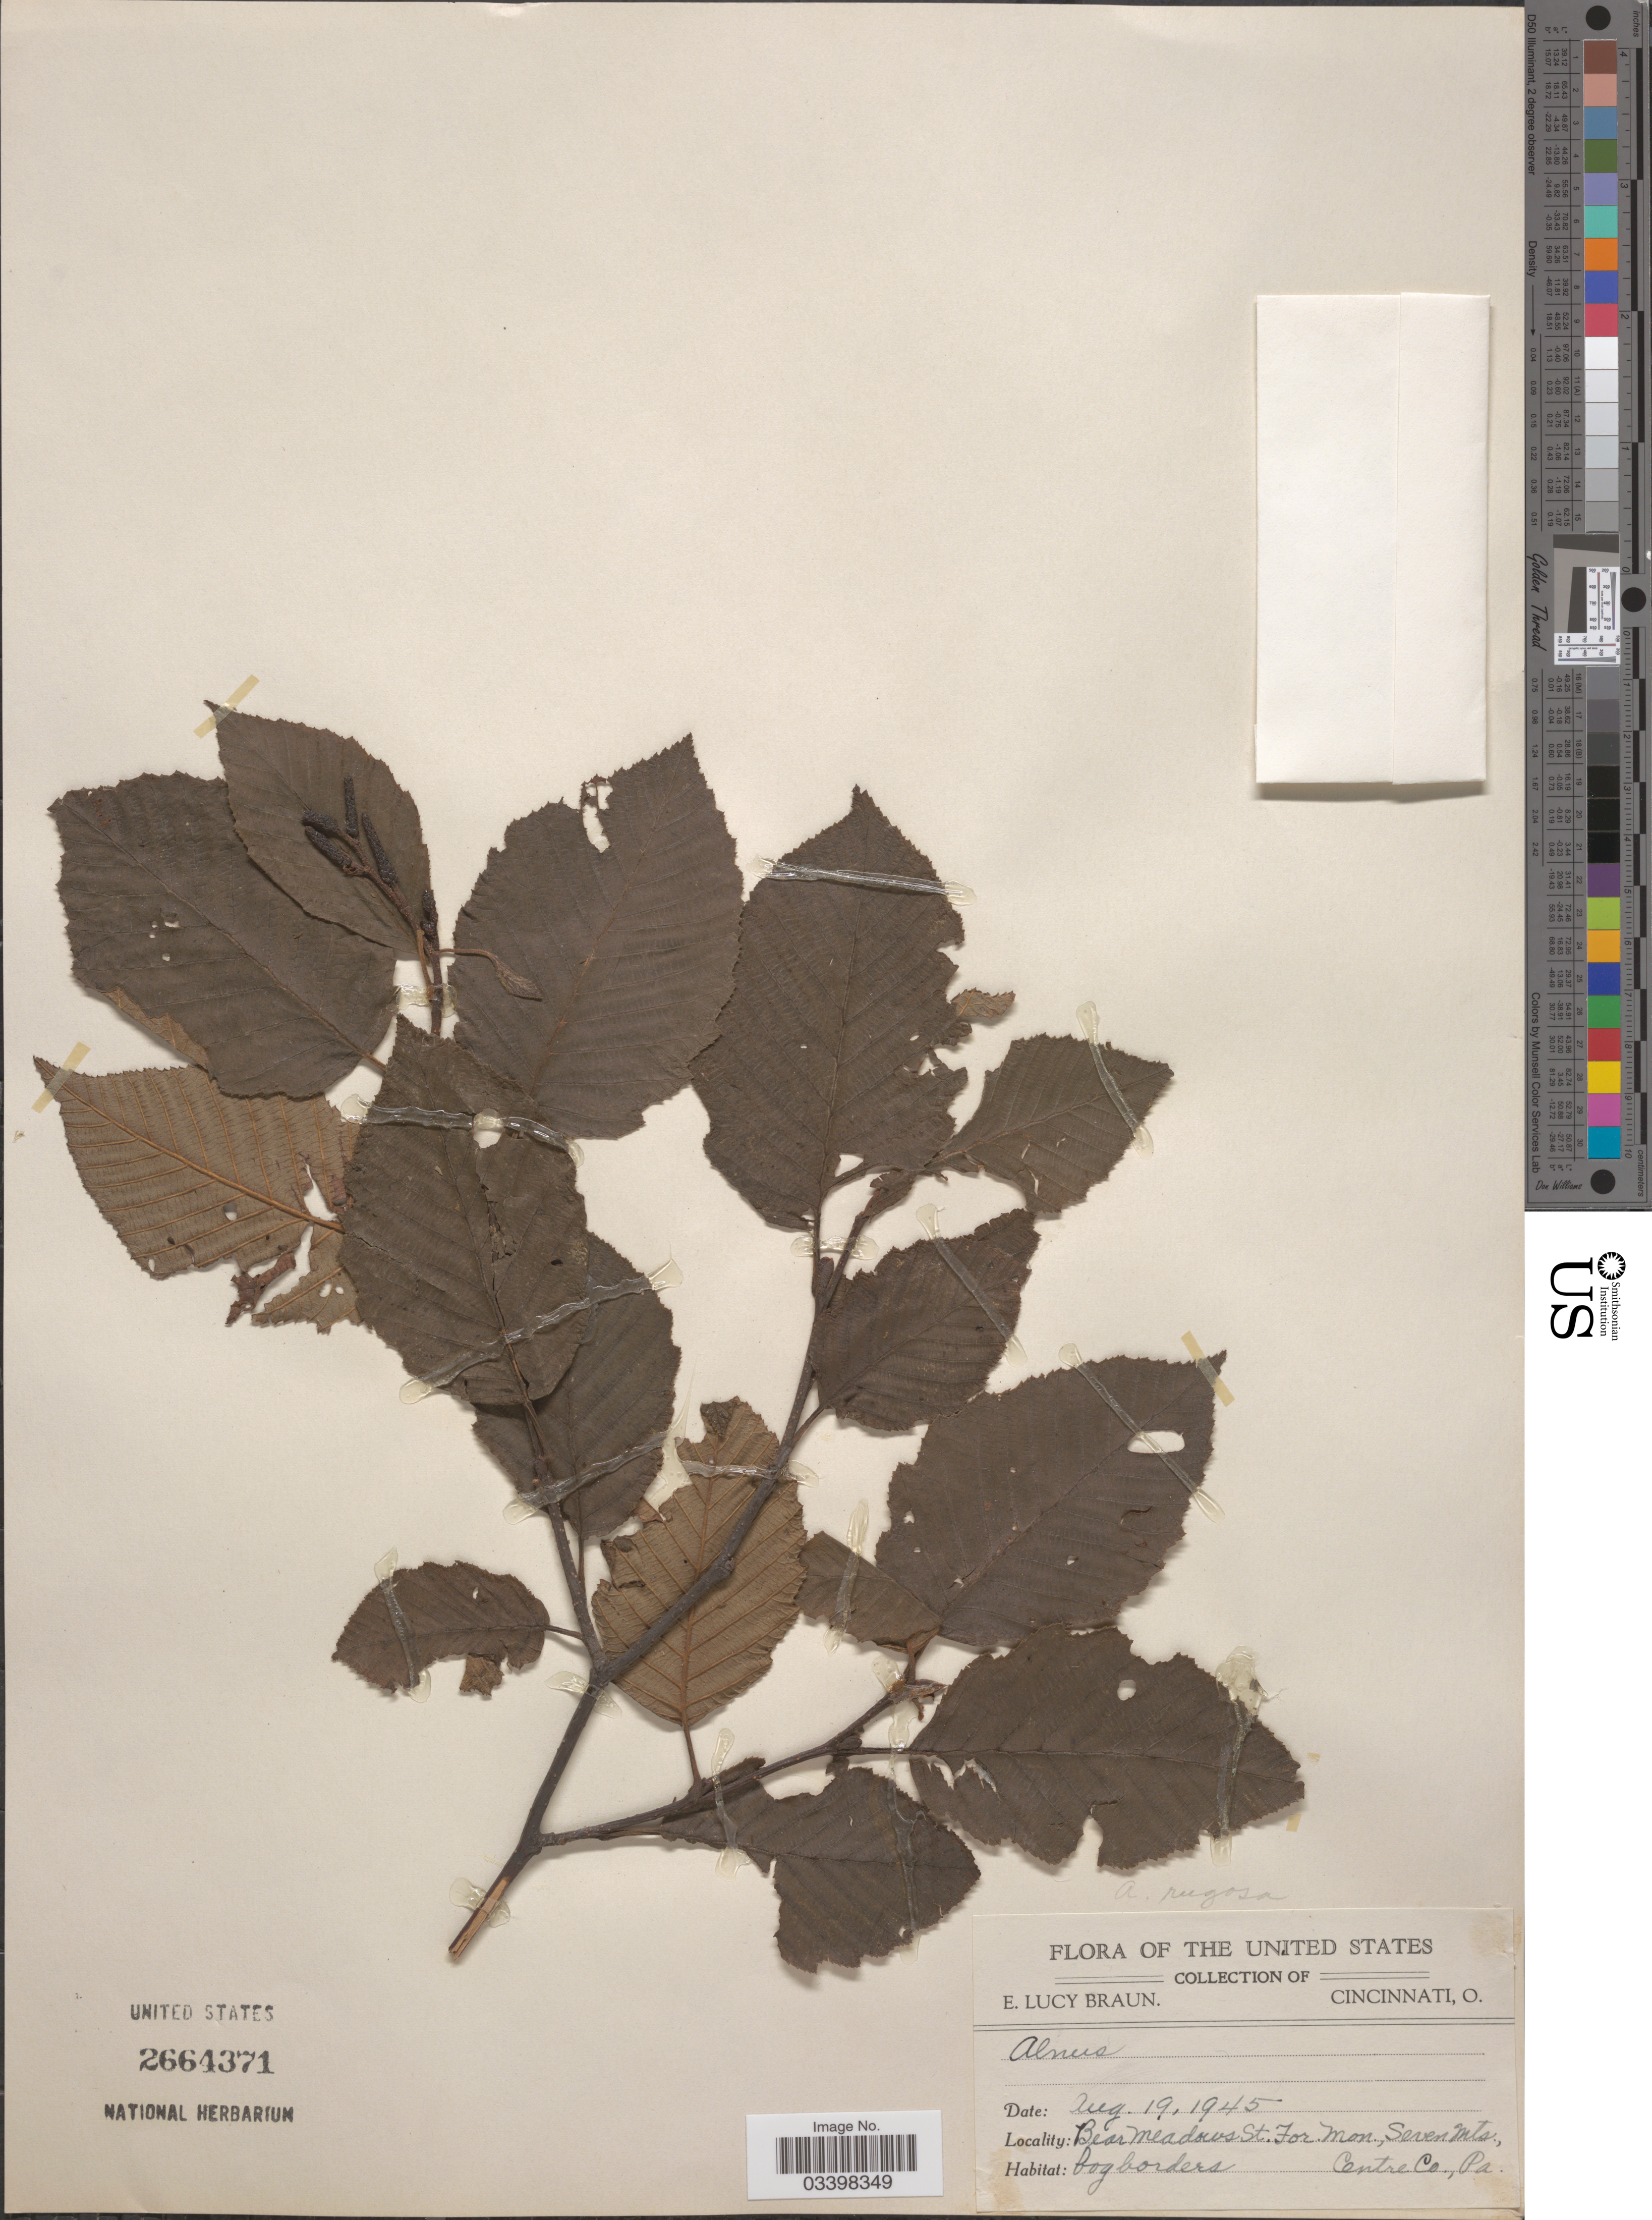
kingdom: Plantae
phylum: Tracheophyta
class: Magnoliopsida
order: Fagales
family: Betulaceae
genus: Alnus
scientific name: Alnus serrulata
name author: (Aiton) Willd.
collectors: E. L. Braun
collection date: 1945-08-19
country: United States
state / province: Pennsylvania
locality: Bear Meadows St. For. Mon., Seven Mts., Centre Co.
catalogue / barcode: US 2664371